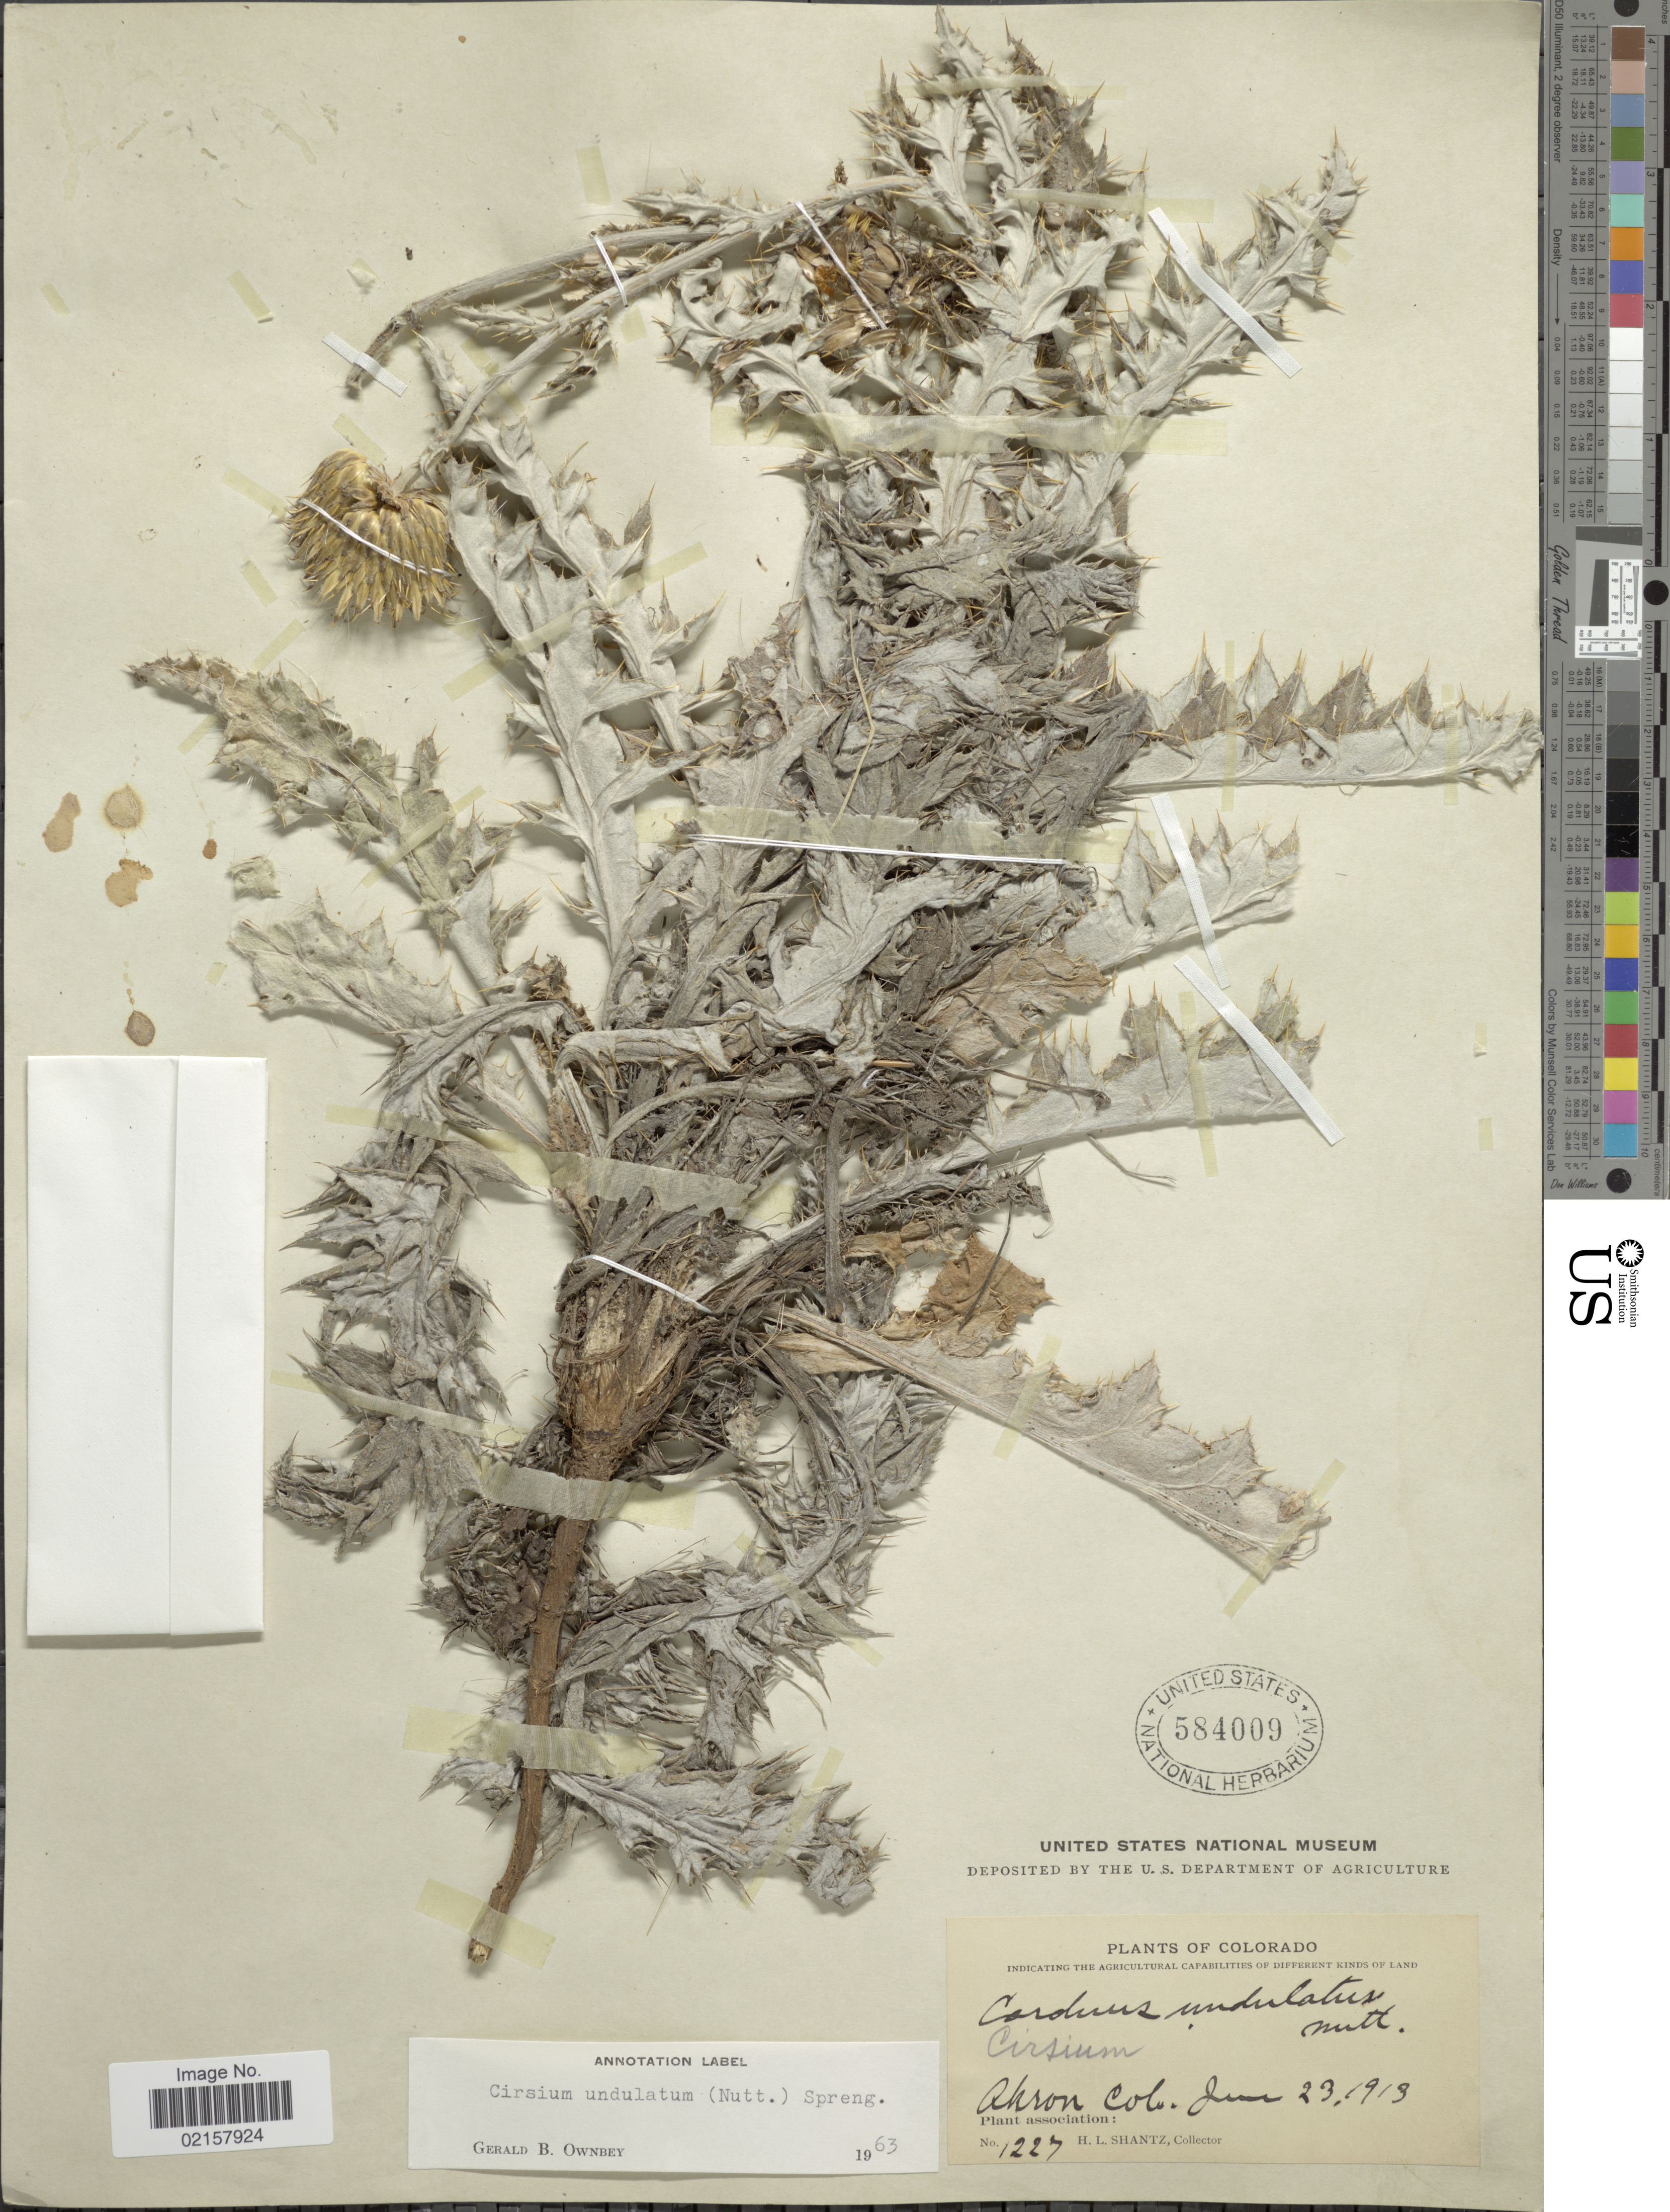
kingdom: Plantae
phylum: Tracheophyta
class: Magnoliopsida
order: Asterales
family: Asteraceae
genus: Cirsium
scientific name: Cirsium undulatum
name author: (Nutt.) Spreng.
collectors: H. Shantz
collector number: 1227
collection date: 1919-06-23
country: United States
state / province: Colorado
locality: Akron.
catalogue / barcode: US 584009